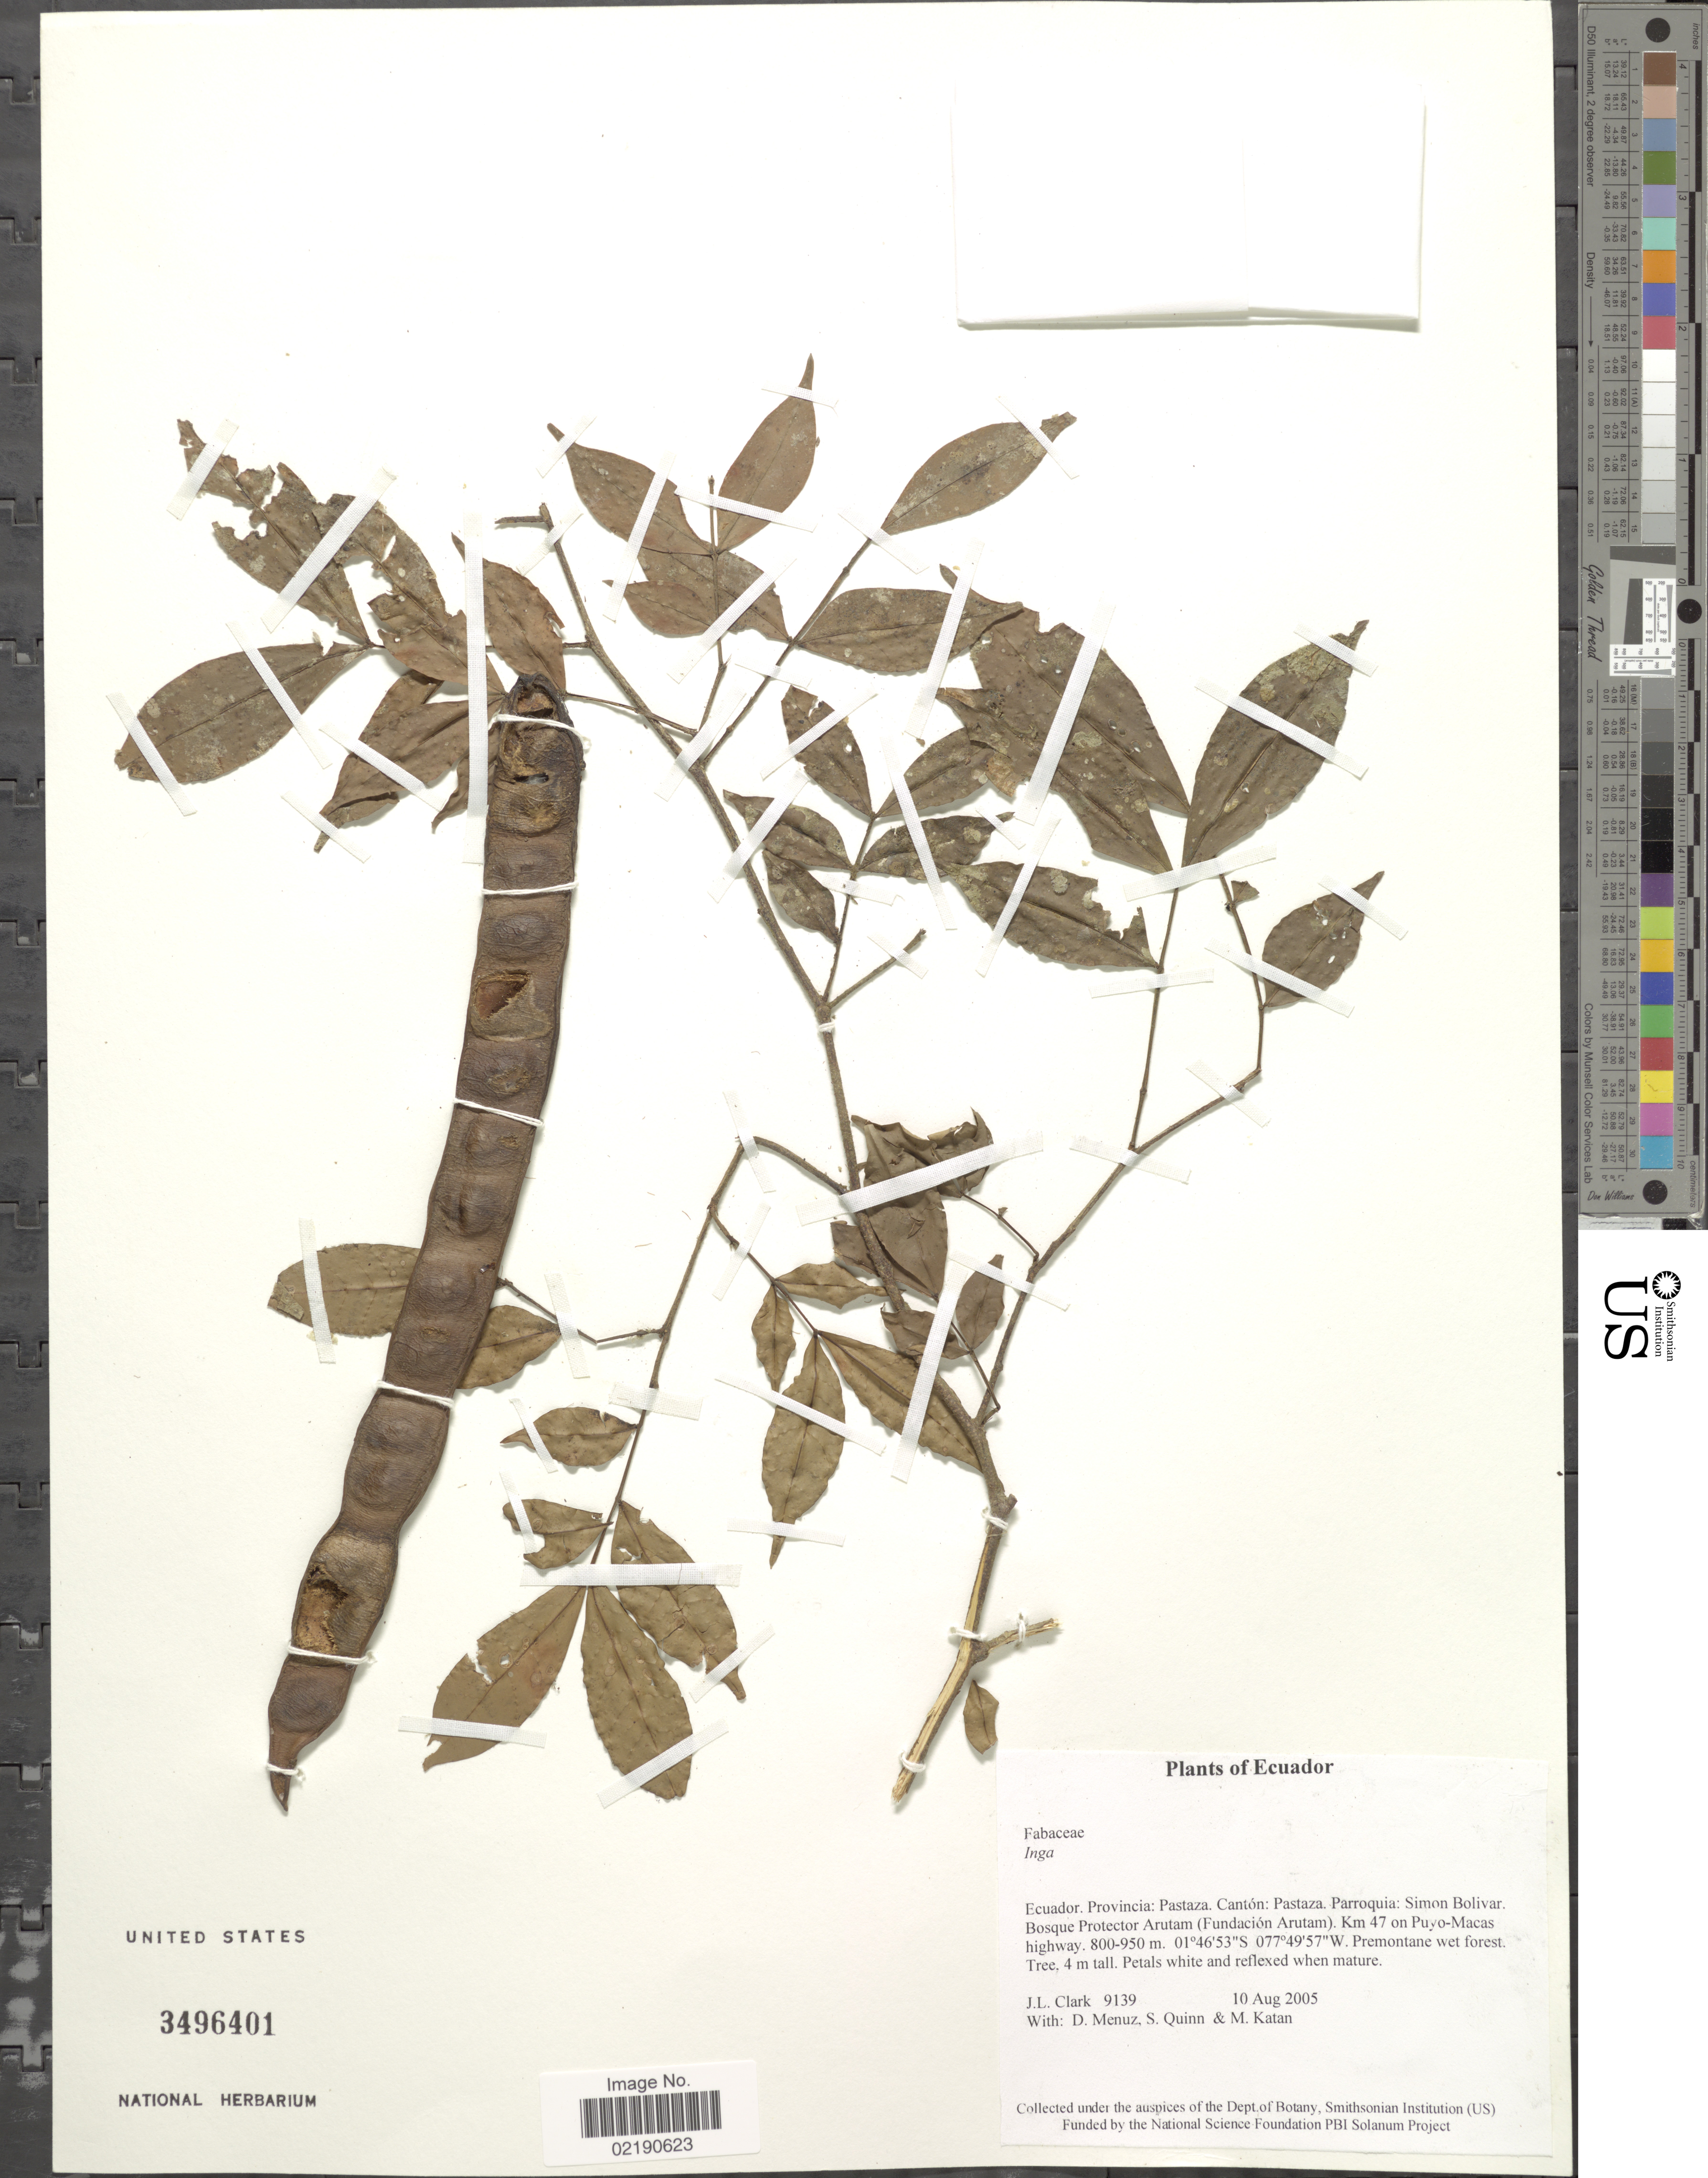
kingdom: Plantae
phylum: Tracheophyta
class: Magnoliopsida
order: Fabales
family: Fabaceae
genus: Inga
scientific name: Inga sp.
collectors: J. L. Clark, D. Menuz, S. Quinn & M. Katan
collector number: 9139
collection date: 2005-08-10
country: Ecuador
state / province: Pastaza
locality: Canton Pastaza, Parroquia, Simon Bolivar, Bosque Protector Arutam (Fundacion Arutam), km 47 on Puyo-Macas highway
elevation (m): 800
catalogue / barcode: US 3496401